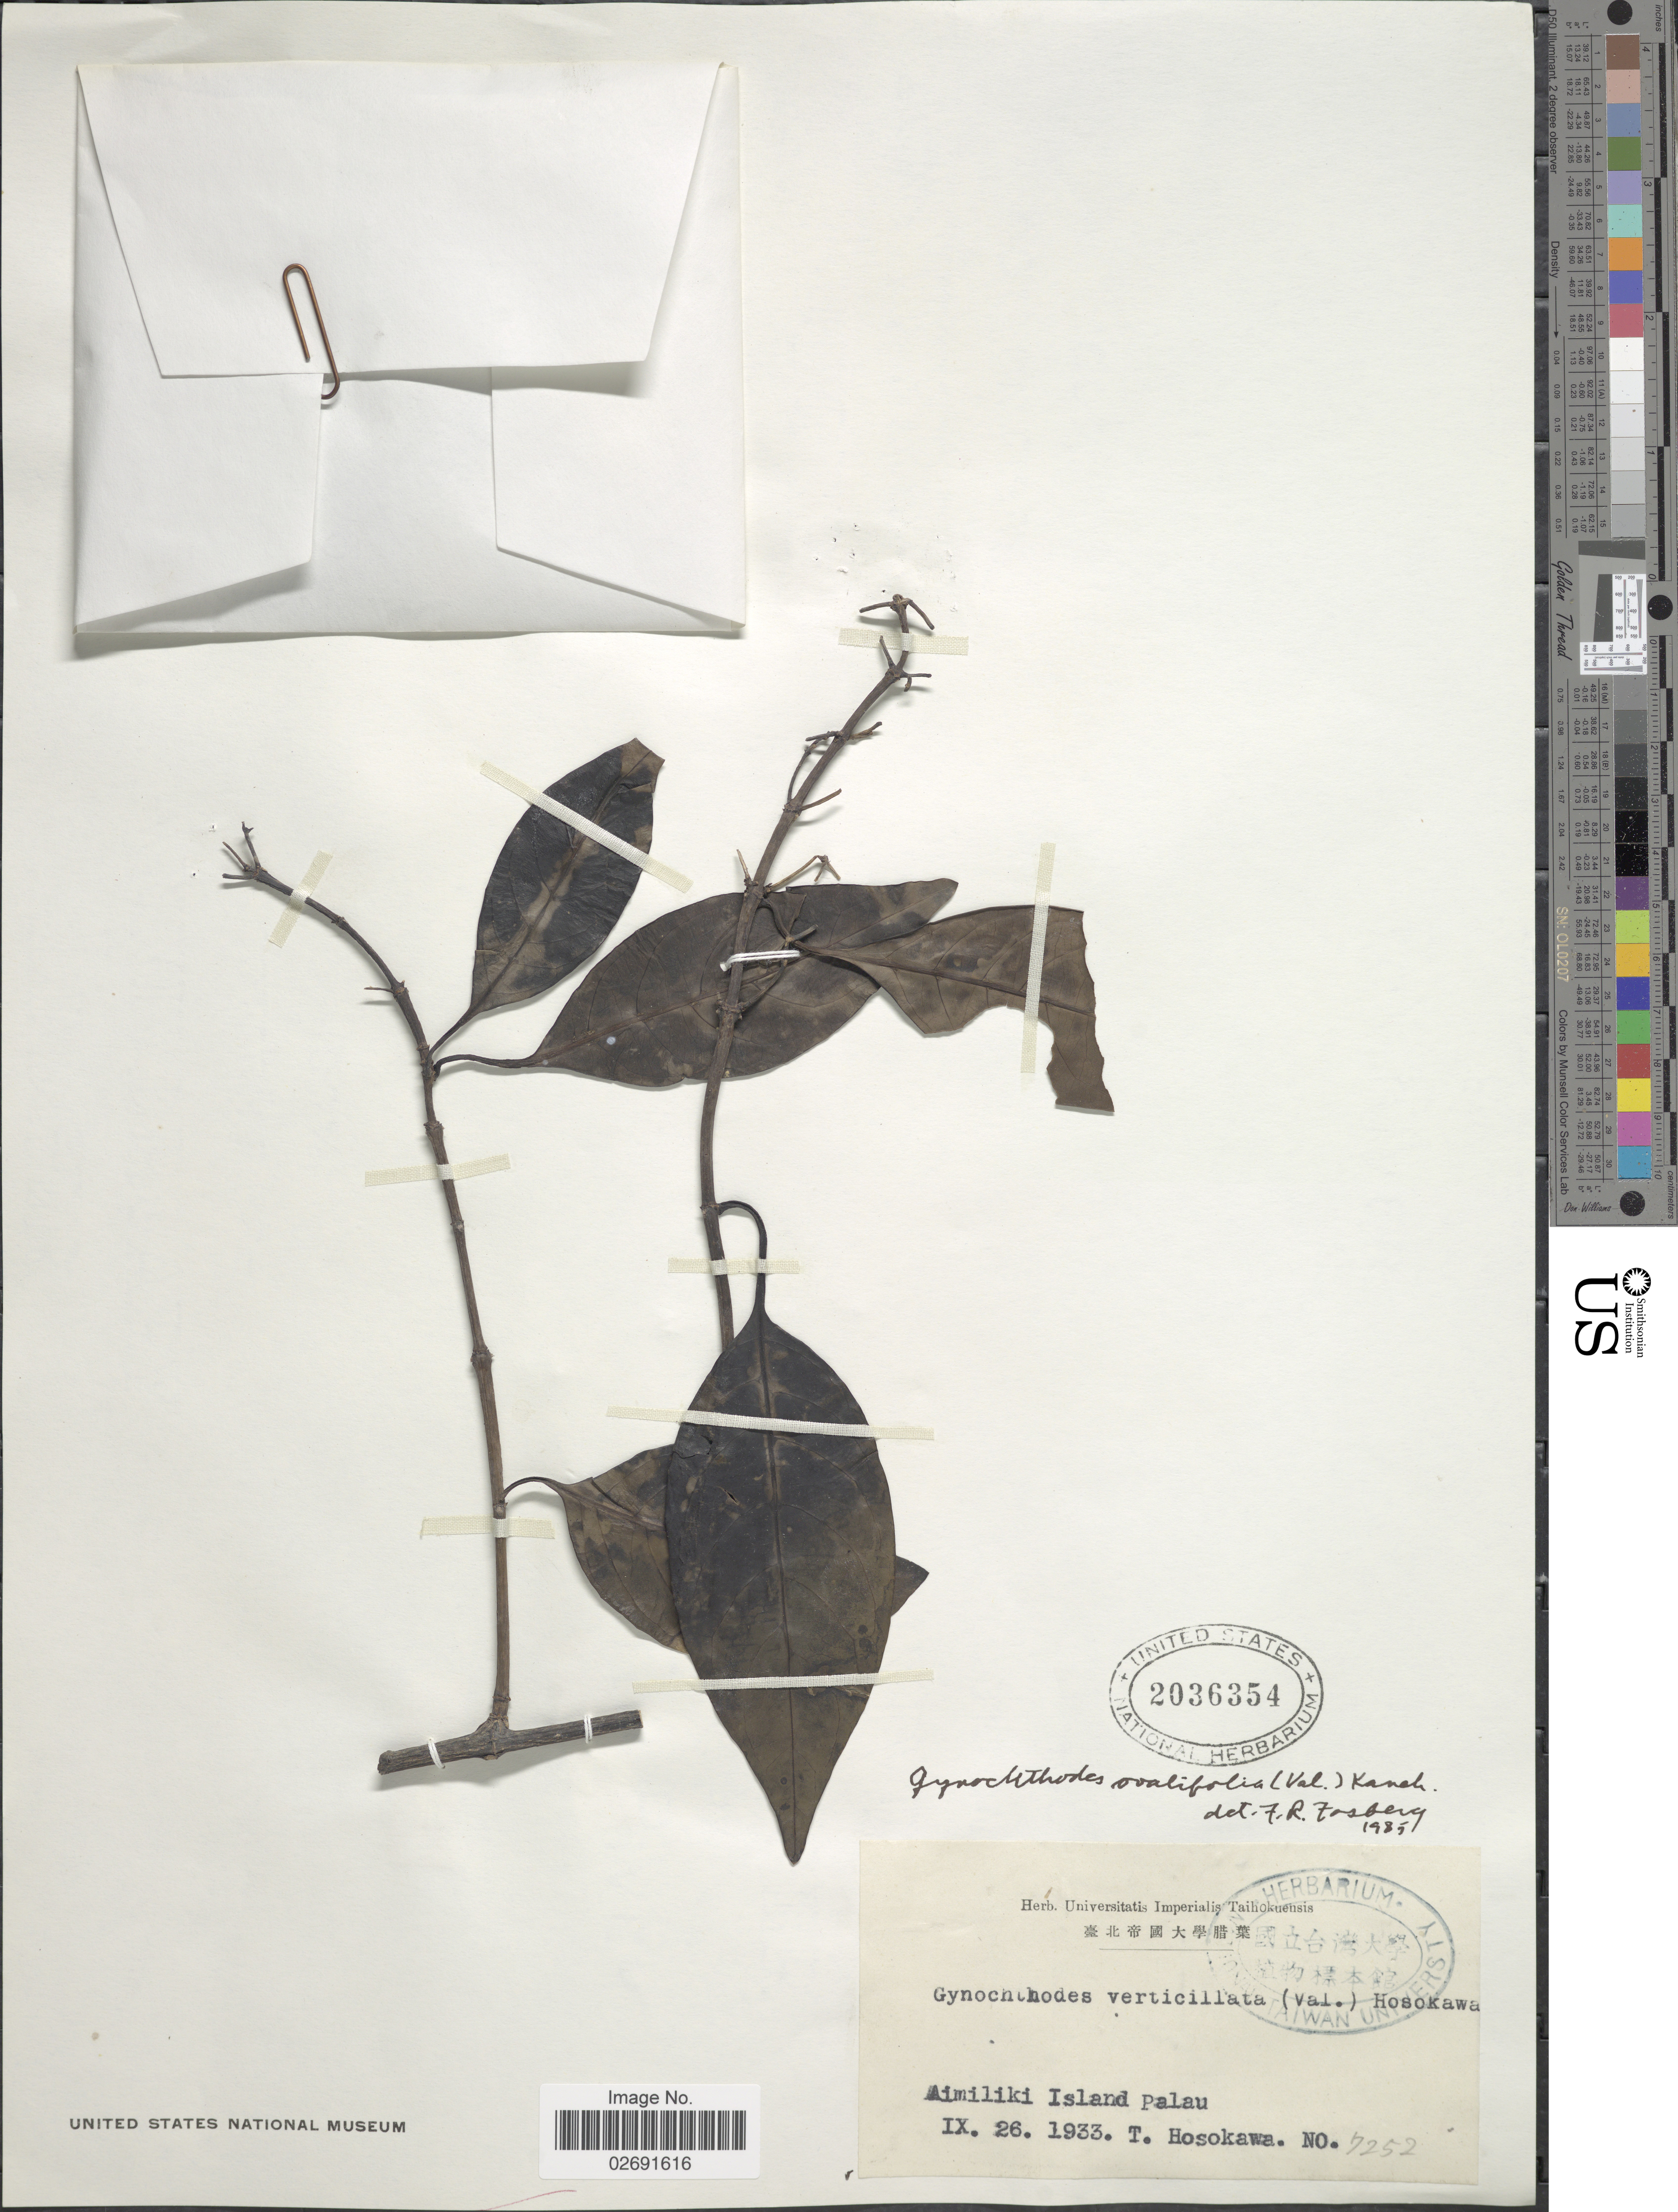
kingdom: Plantae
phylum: Tracheophyta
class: Magnoliopsida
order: Gentianales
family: Rubiaceae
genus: Gynochthodes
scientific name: Gynochthodes epiphytica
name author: (Rech. f.) A.C. Sm. & S.P. Darwin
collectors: T. Hosokawa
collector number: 7252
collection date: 1933-09-26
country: Palau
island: Aimiliki I.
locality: Aimiliki Island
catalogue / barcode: US 2036354